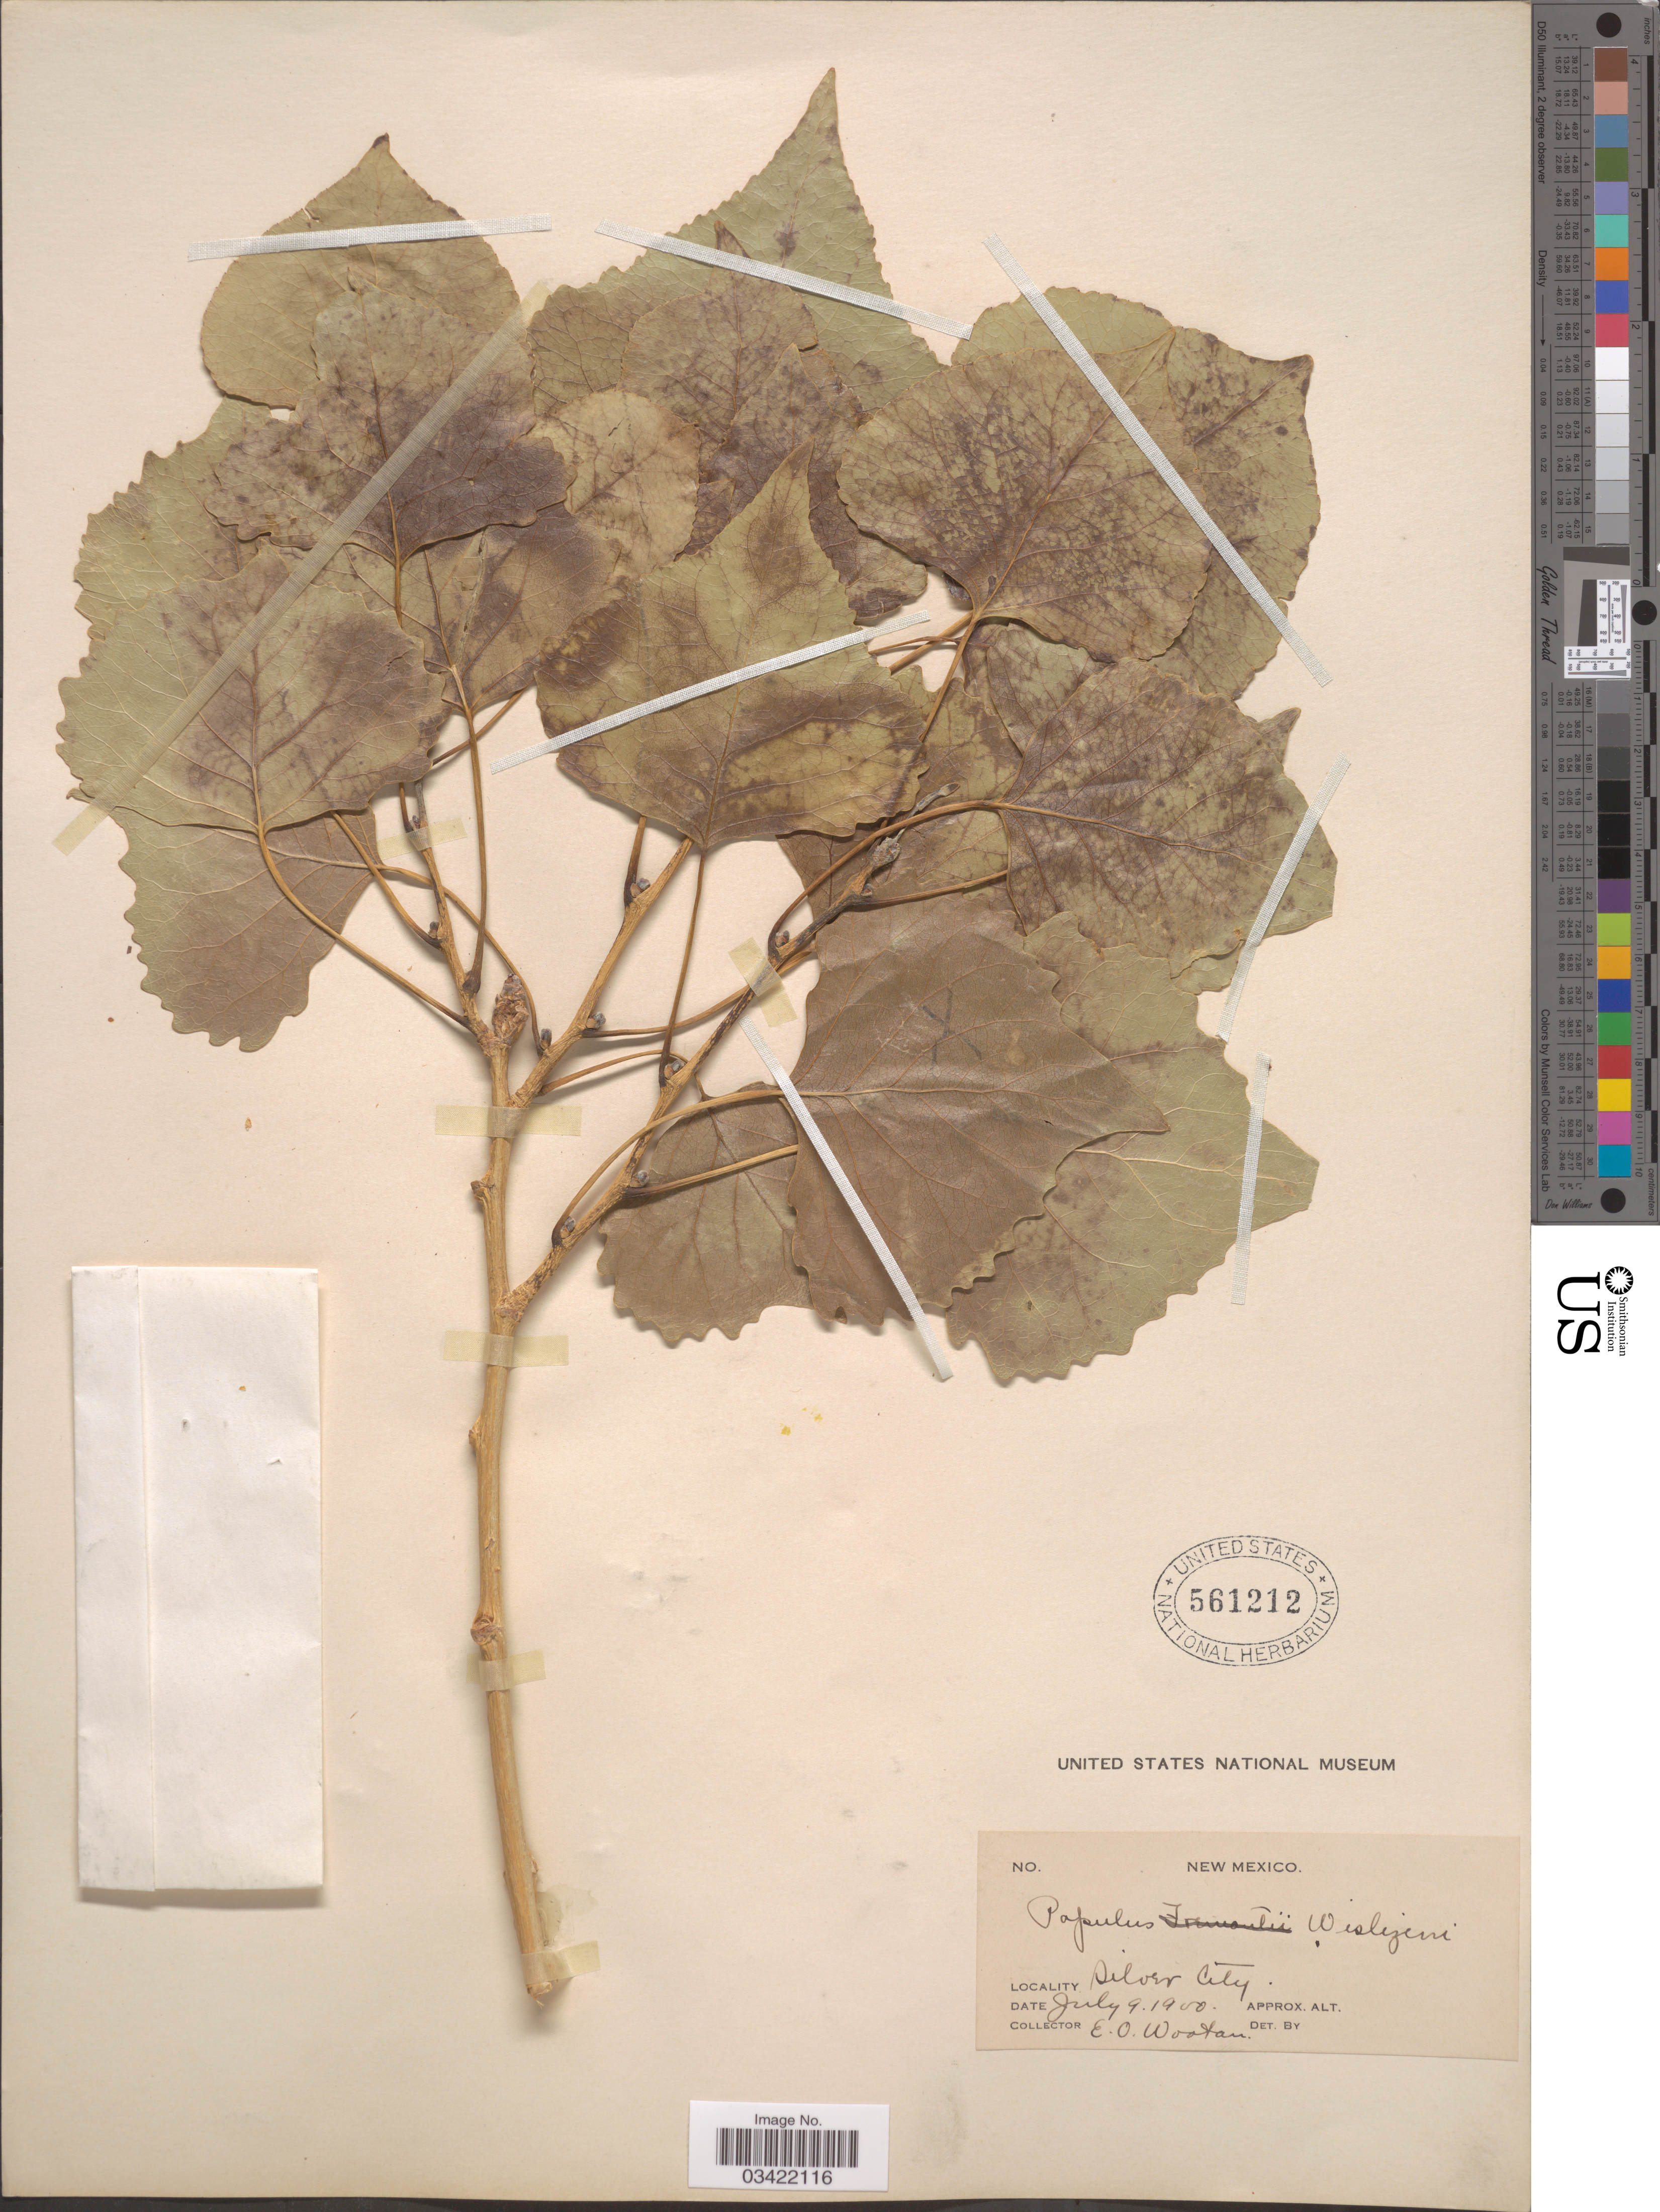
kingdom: Plantae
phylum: Tracheophyta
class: Magnoliopsida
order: Malpighiales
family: Salicaceae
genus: Populus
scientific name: Populus fremontii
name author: S. Watson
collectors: E. O. Wooton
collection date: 1900-07-09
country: United States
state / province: New Mexico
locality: Silver City.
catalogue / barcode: US 561212